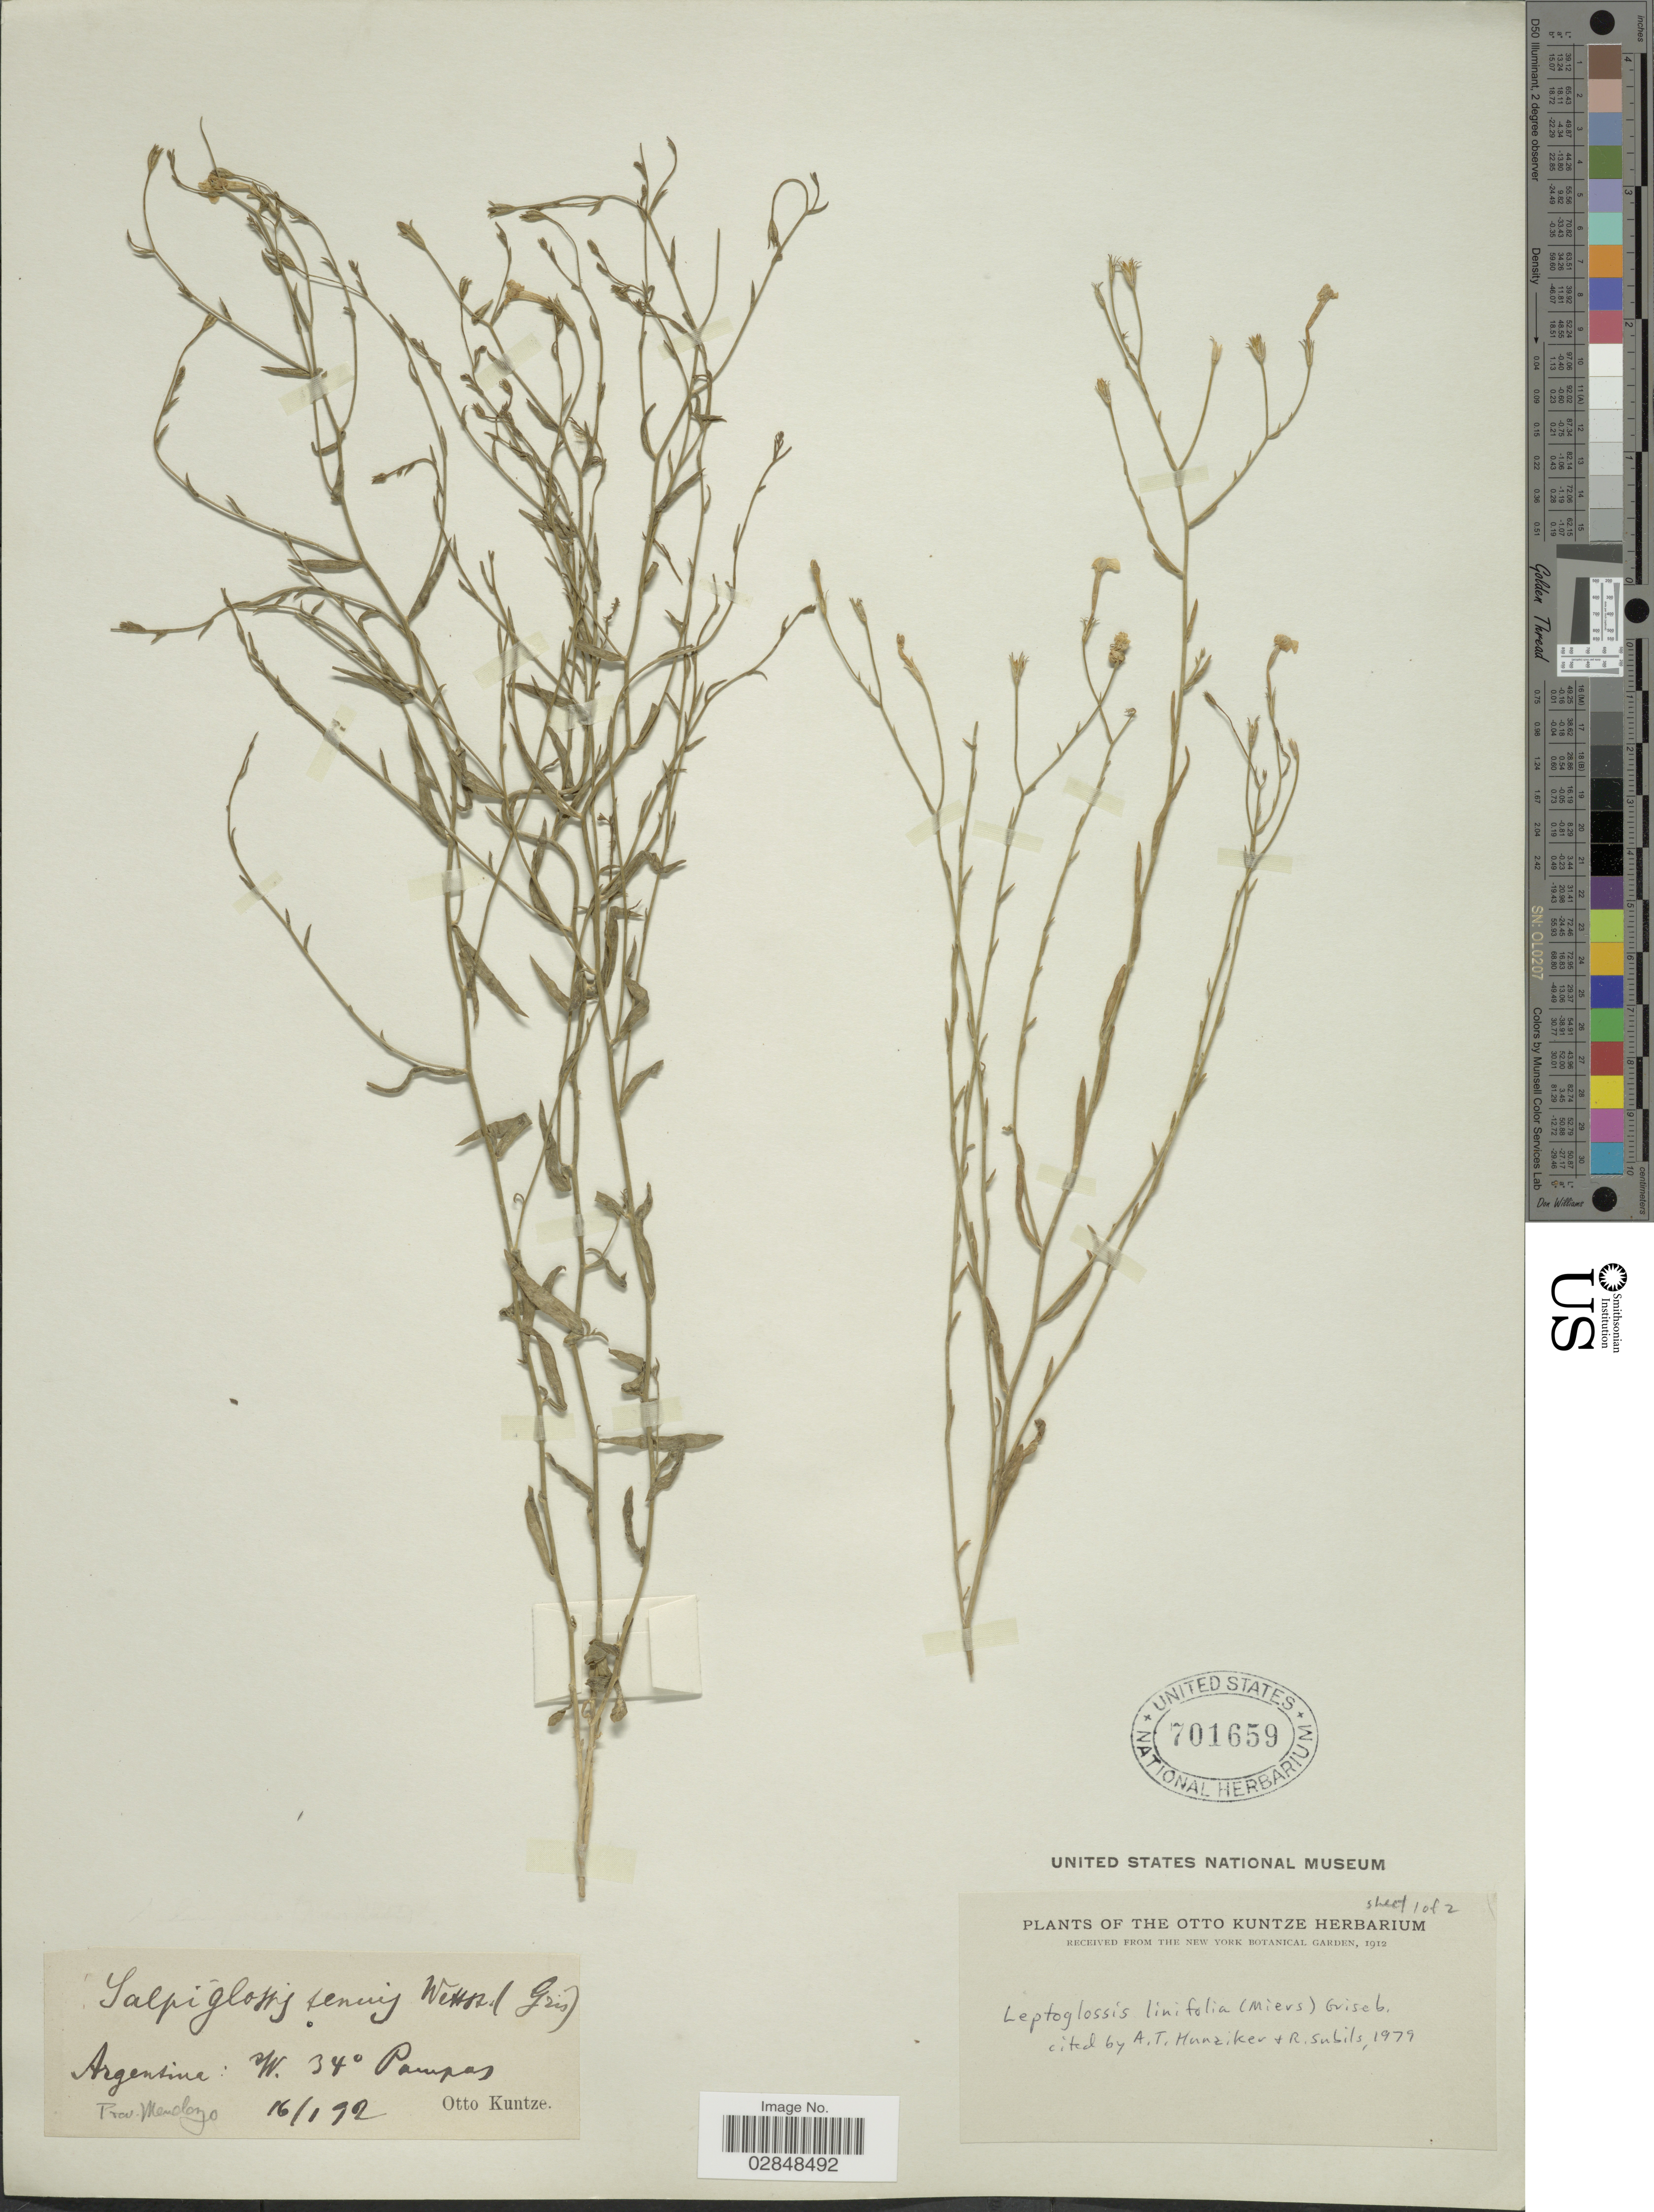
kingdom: Plantae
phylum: Tracheophyta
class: Magnoliopsida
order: Solanales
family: Solanaceae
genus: Leptoglossis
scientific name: Leptoglossis linifolia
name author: Benth. & Hook. f.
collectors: C.E.O. Kuntze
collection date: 1902-01-16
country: Argentina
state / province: Mendoza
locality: W. 34° Pampas.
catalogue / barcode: US 701659